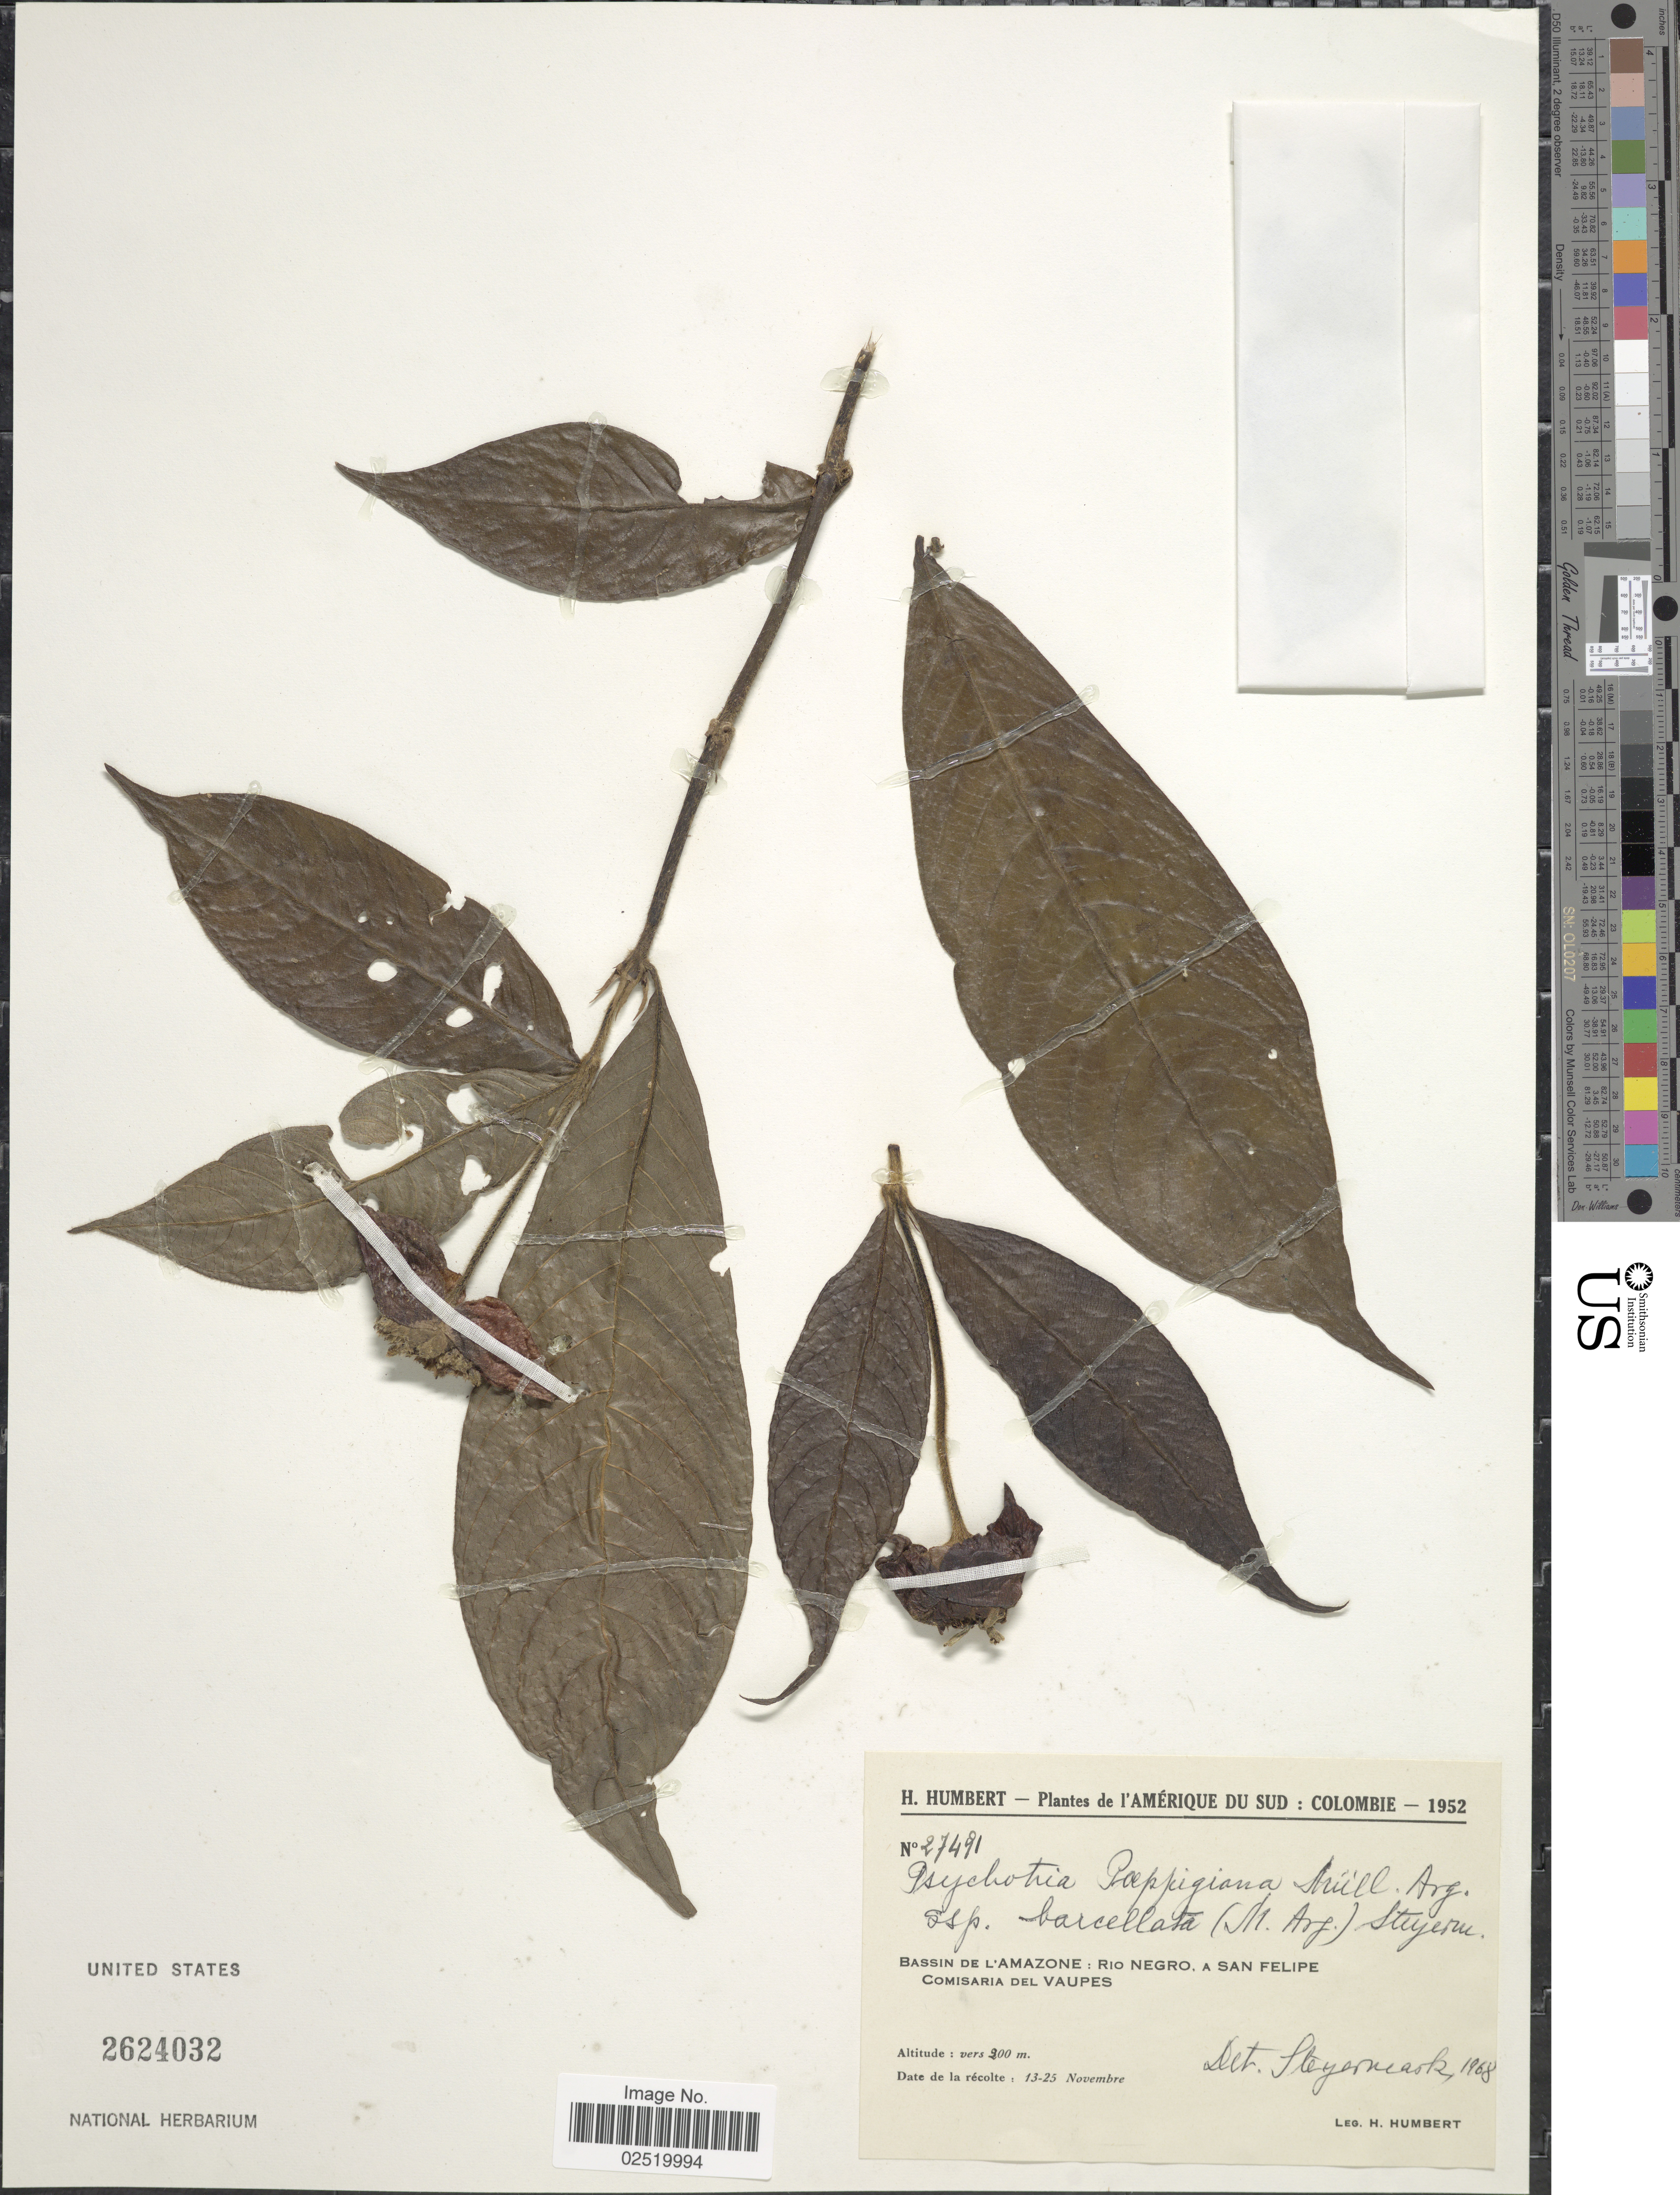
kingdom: Plantae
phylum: Tracheophyta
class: Magnoliopsida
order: Gentianales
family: Rubiaceae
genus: Psychotria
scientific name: Psychotria poeppigiana subsp. barcellana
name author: (Müll. Arg.) Steyerm.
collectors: H. Humbert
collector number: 27491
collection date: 1952-11-13/1952-11-25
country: Colombia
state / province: Vaupés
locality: Bassin de L'Amazone: Rio Negro, A san Felipe, Comisaria del Vaupes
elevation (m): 200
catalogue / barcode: US 2624032